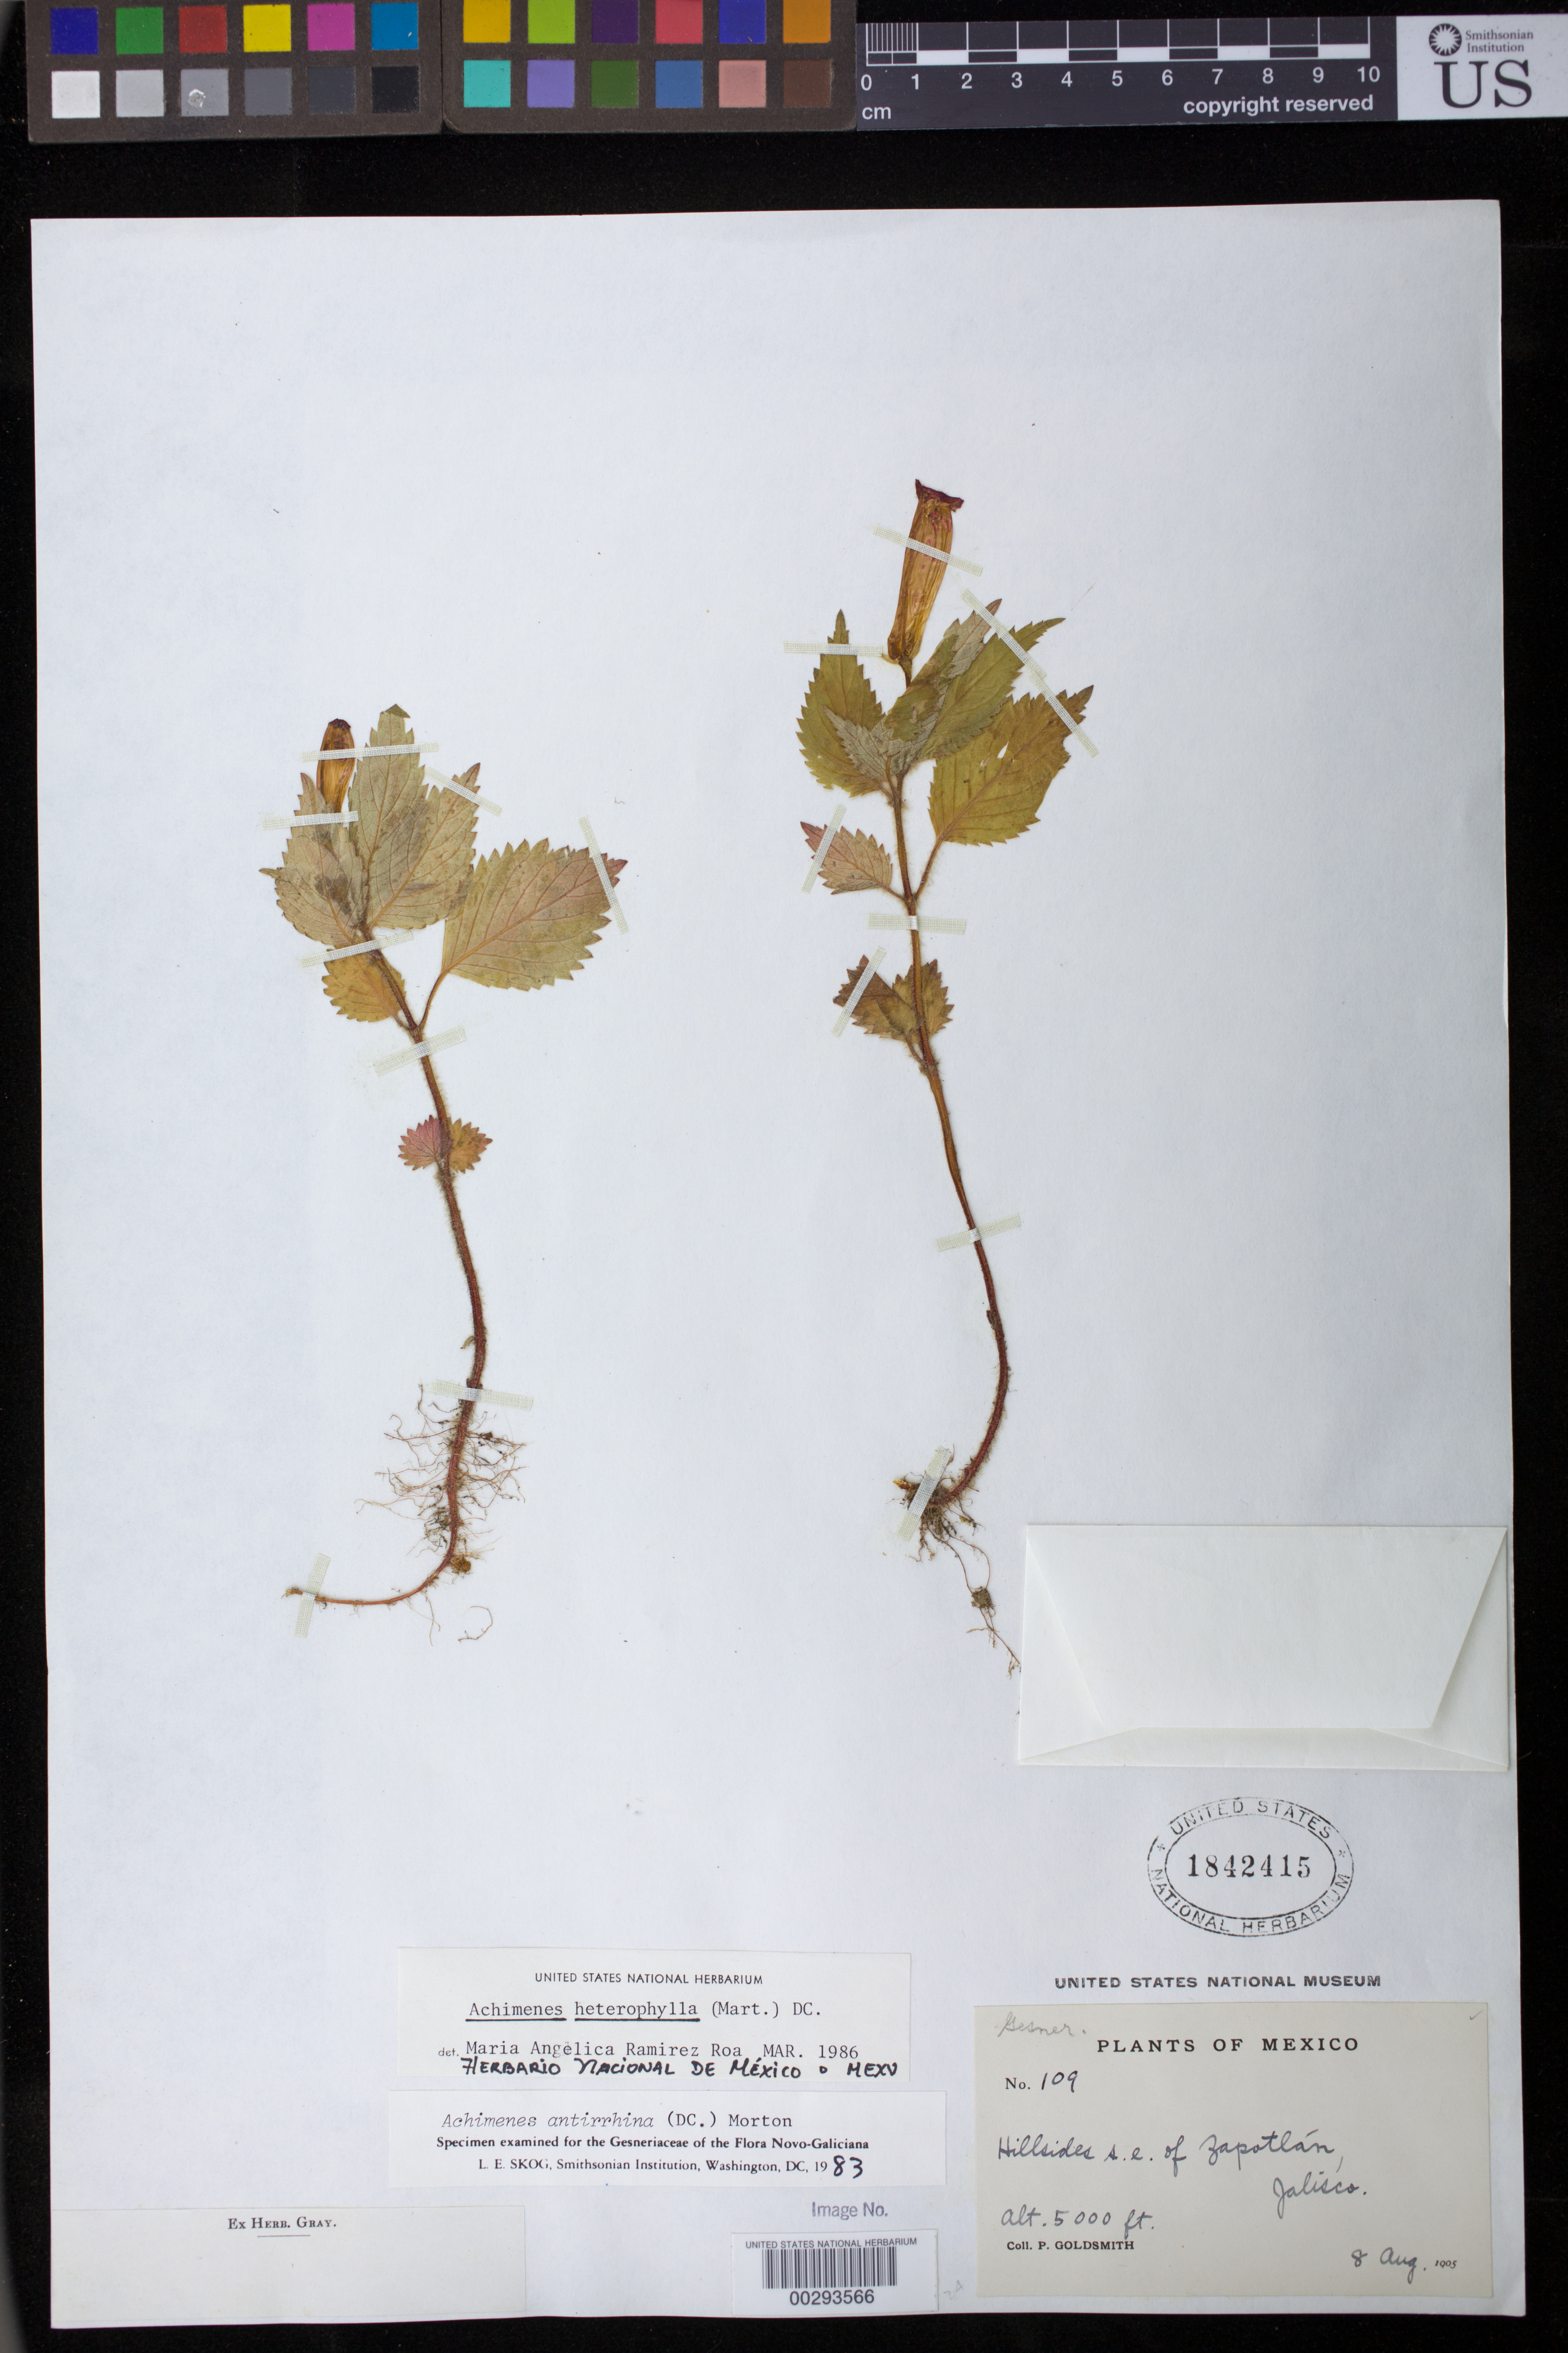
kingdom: Plantae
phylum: Tracheophyta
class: Magnoliopsida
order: Lamiales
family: Gesneriaceae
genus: Achimenes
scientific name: Achimenes heterophylla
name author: (Mart.) DC.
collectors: P. Goldsmith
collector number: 109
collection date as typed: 08 Aug 1905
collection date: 1905-08-08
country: Mexico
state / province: Jalisco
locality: SE of Zapotlan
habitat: Hillsides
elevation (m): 1524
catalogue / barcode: US 1842415